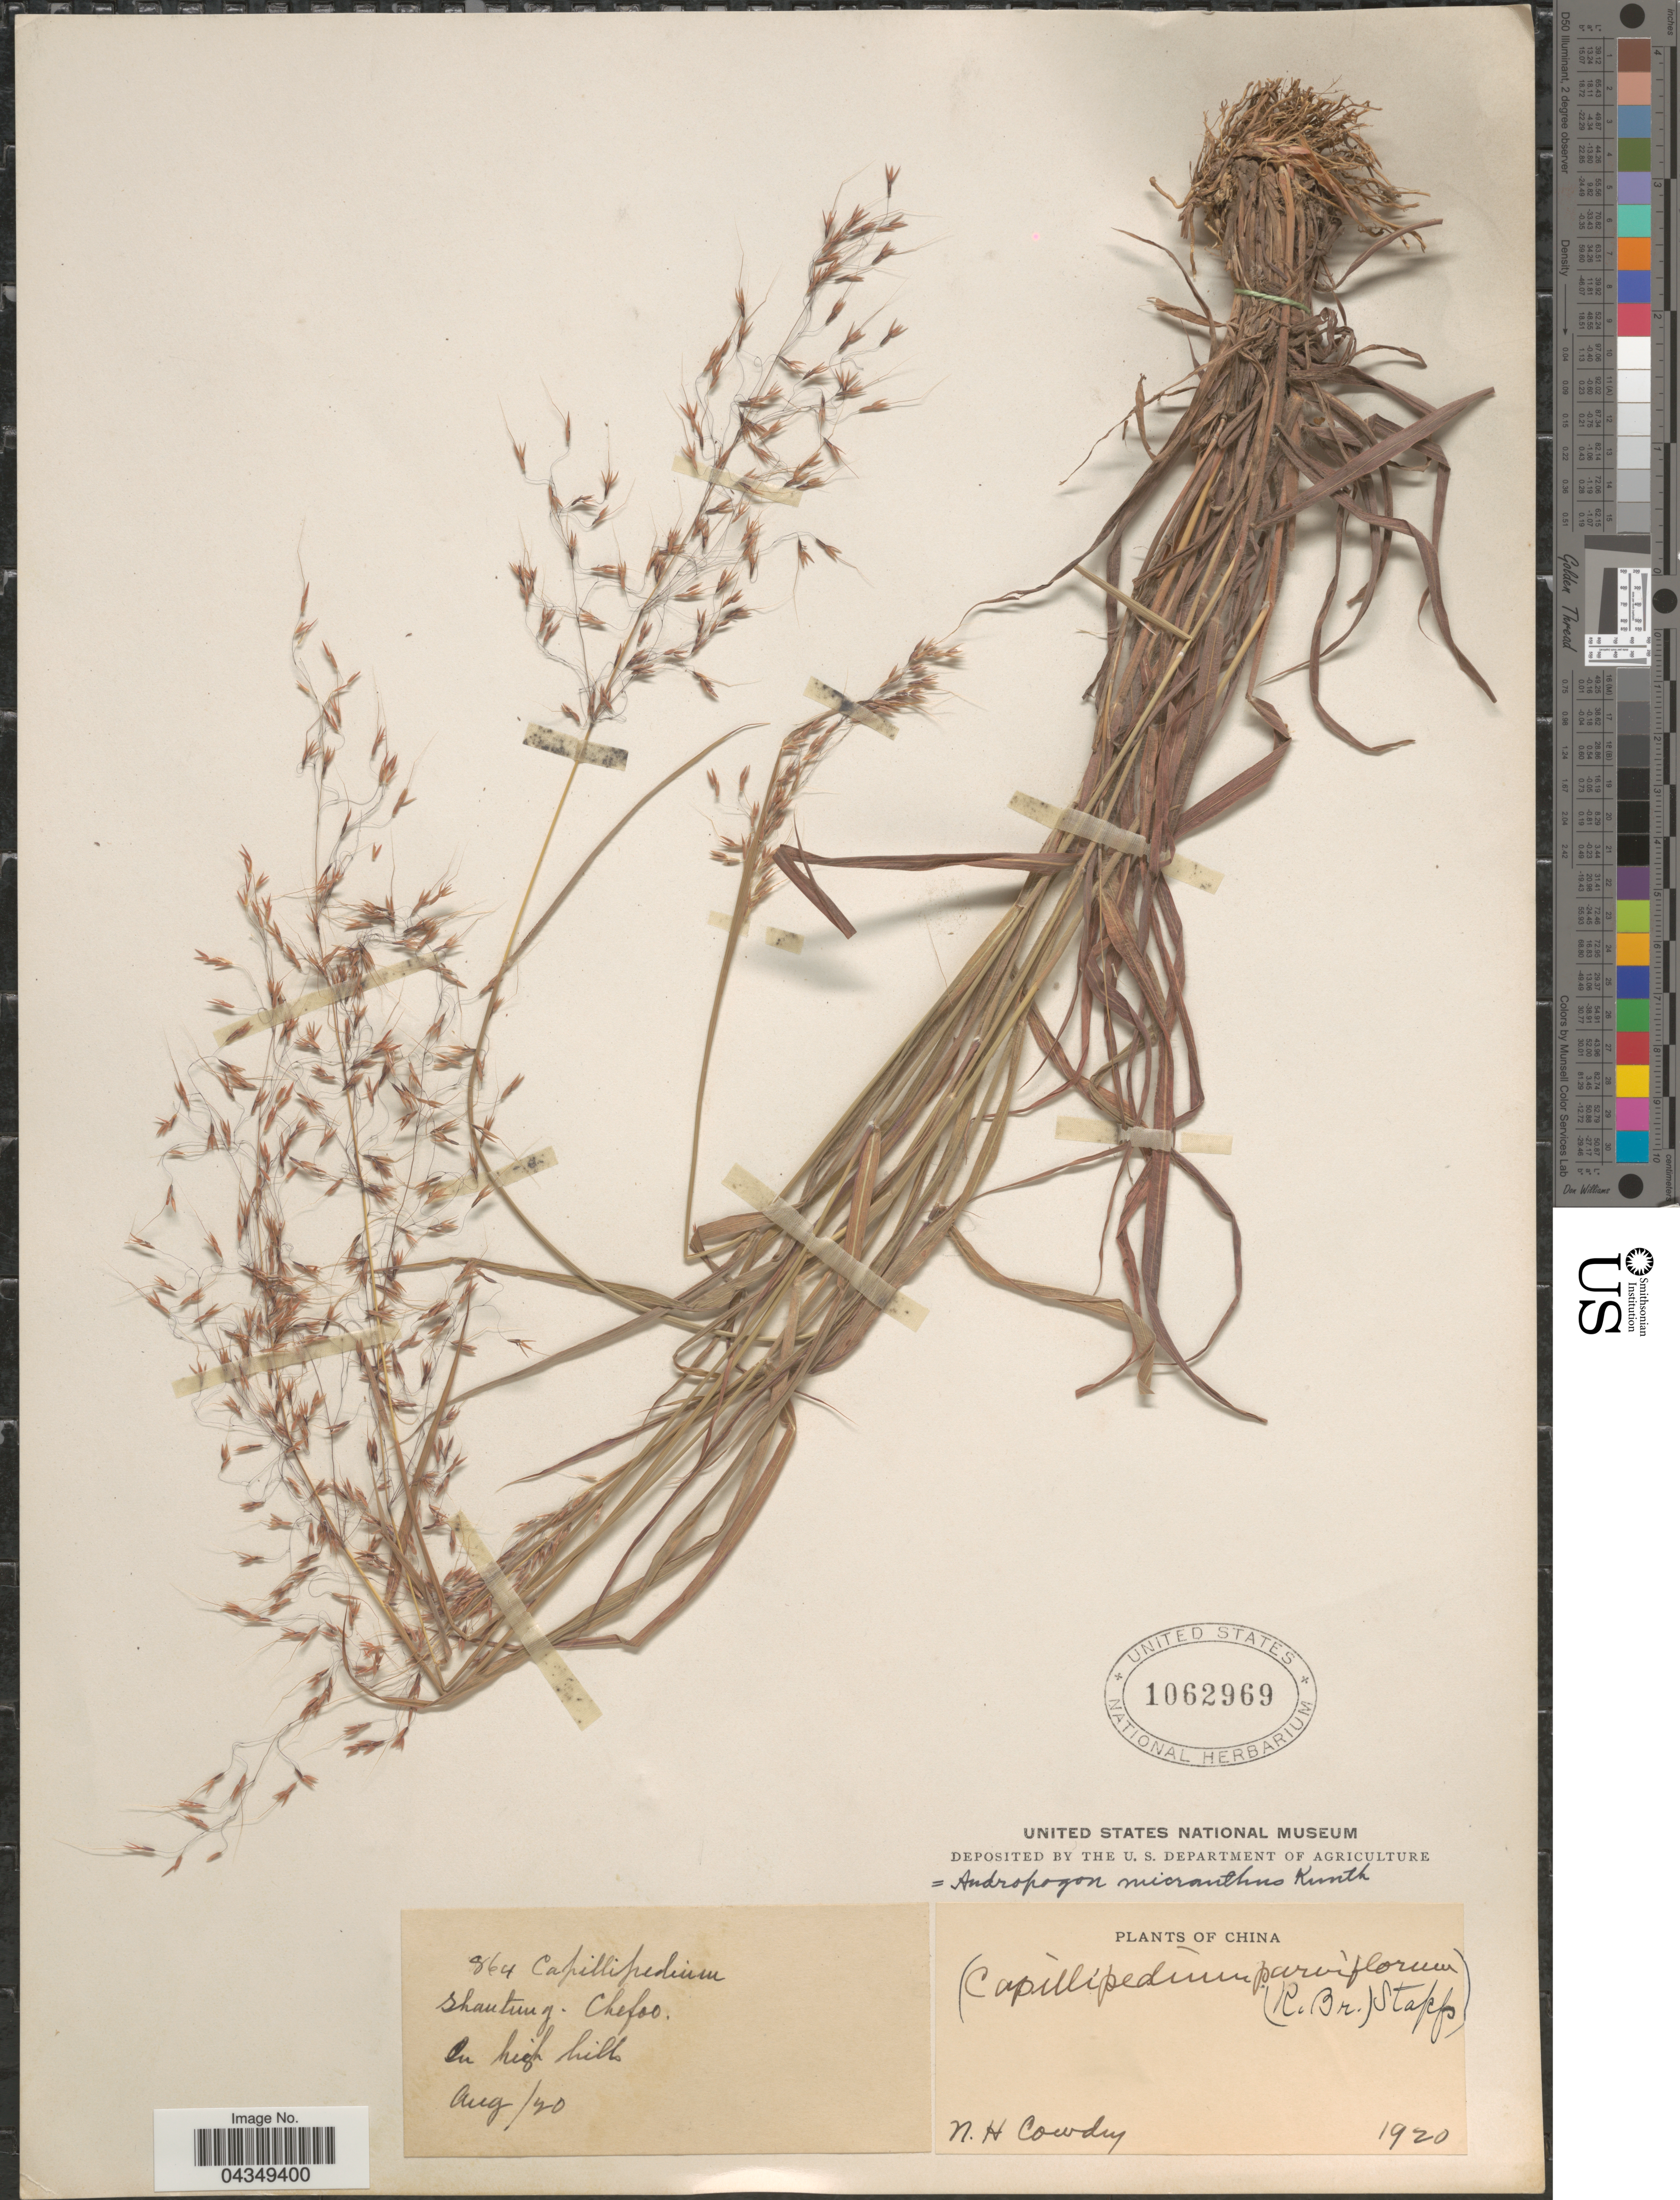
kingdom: Plantae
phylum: Tracheophyta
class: Liliopsida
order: Poales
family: Poaceae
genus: Capillipedium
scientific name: Capillipedium parviflorum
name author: (R. Br.) Stapf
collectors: N. H. Cowdry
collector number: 864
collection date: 1920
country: China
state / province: Shandong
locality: Chefoo. On high hills.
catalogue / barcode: US 1062969